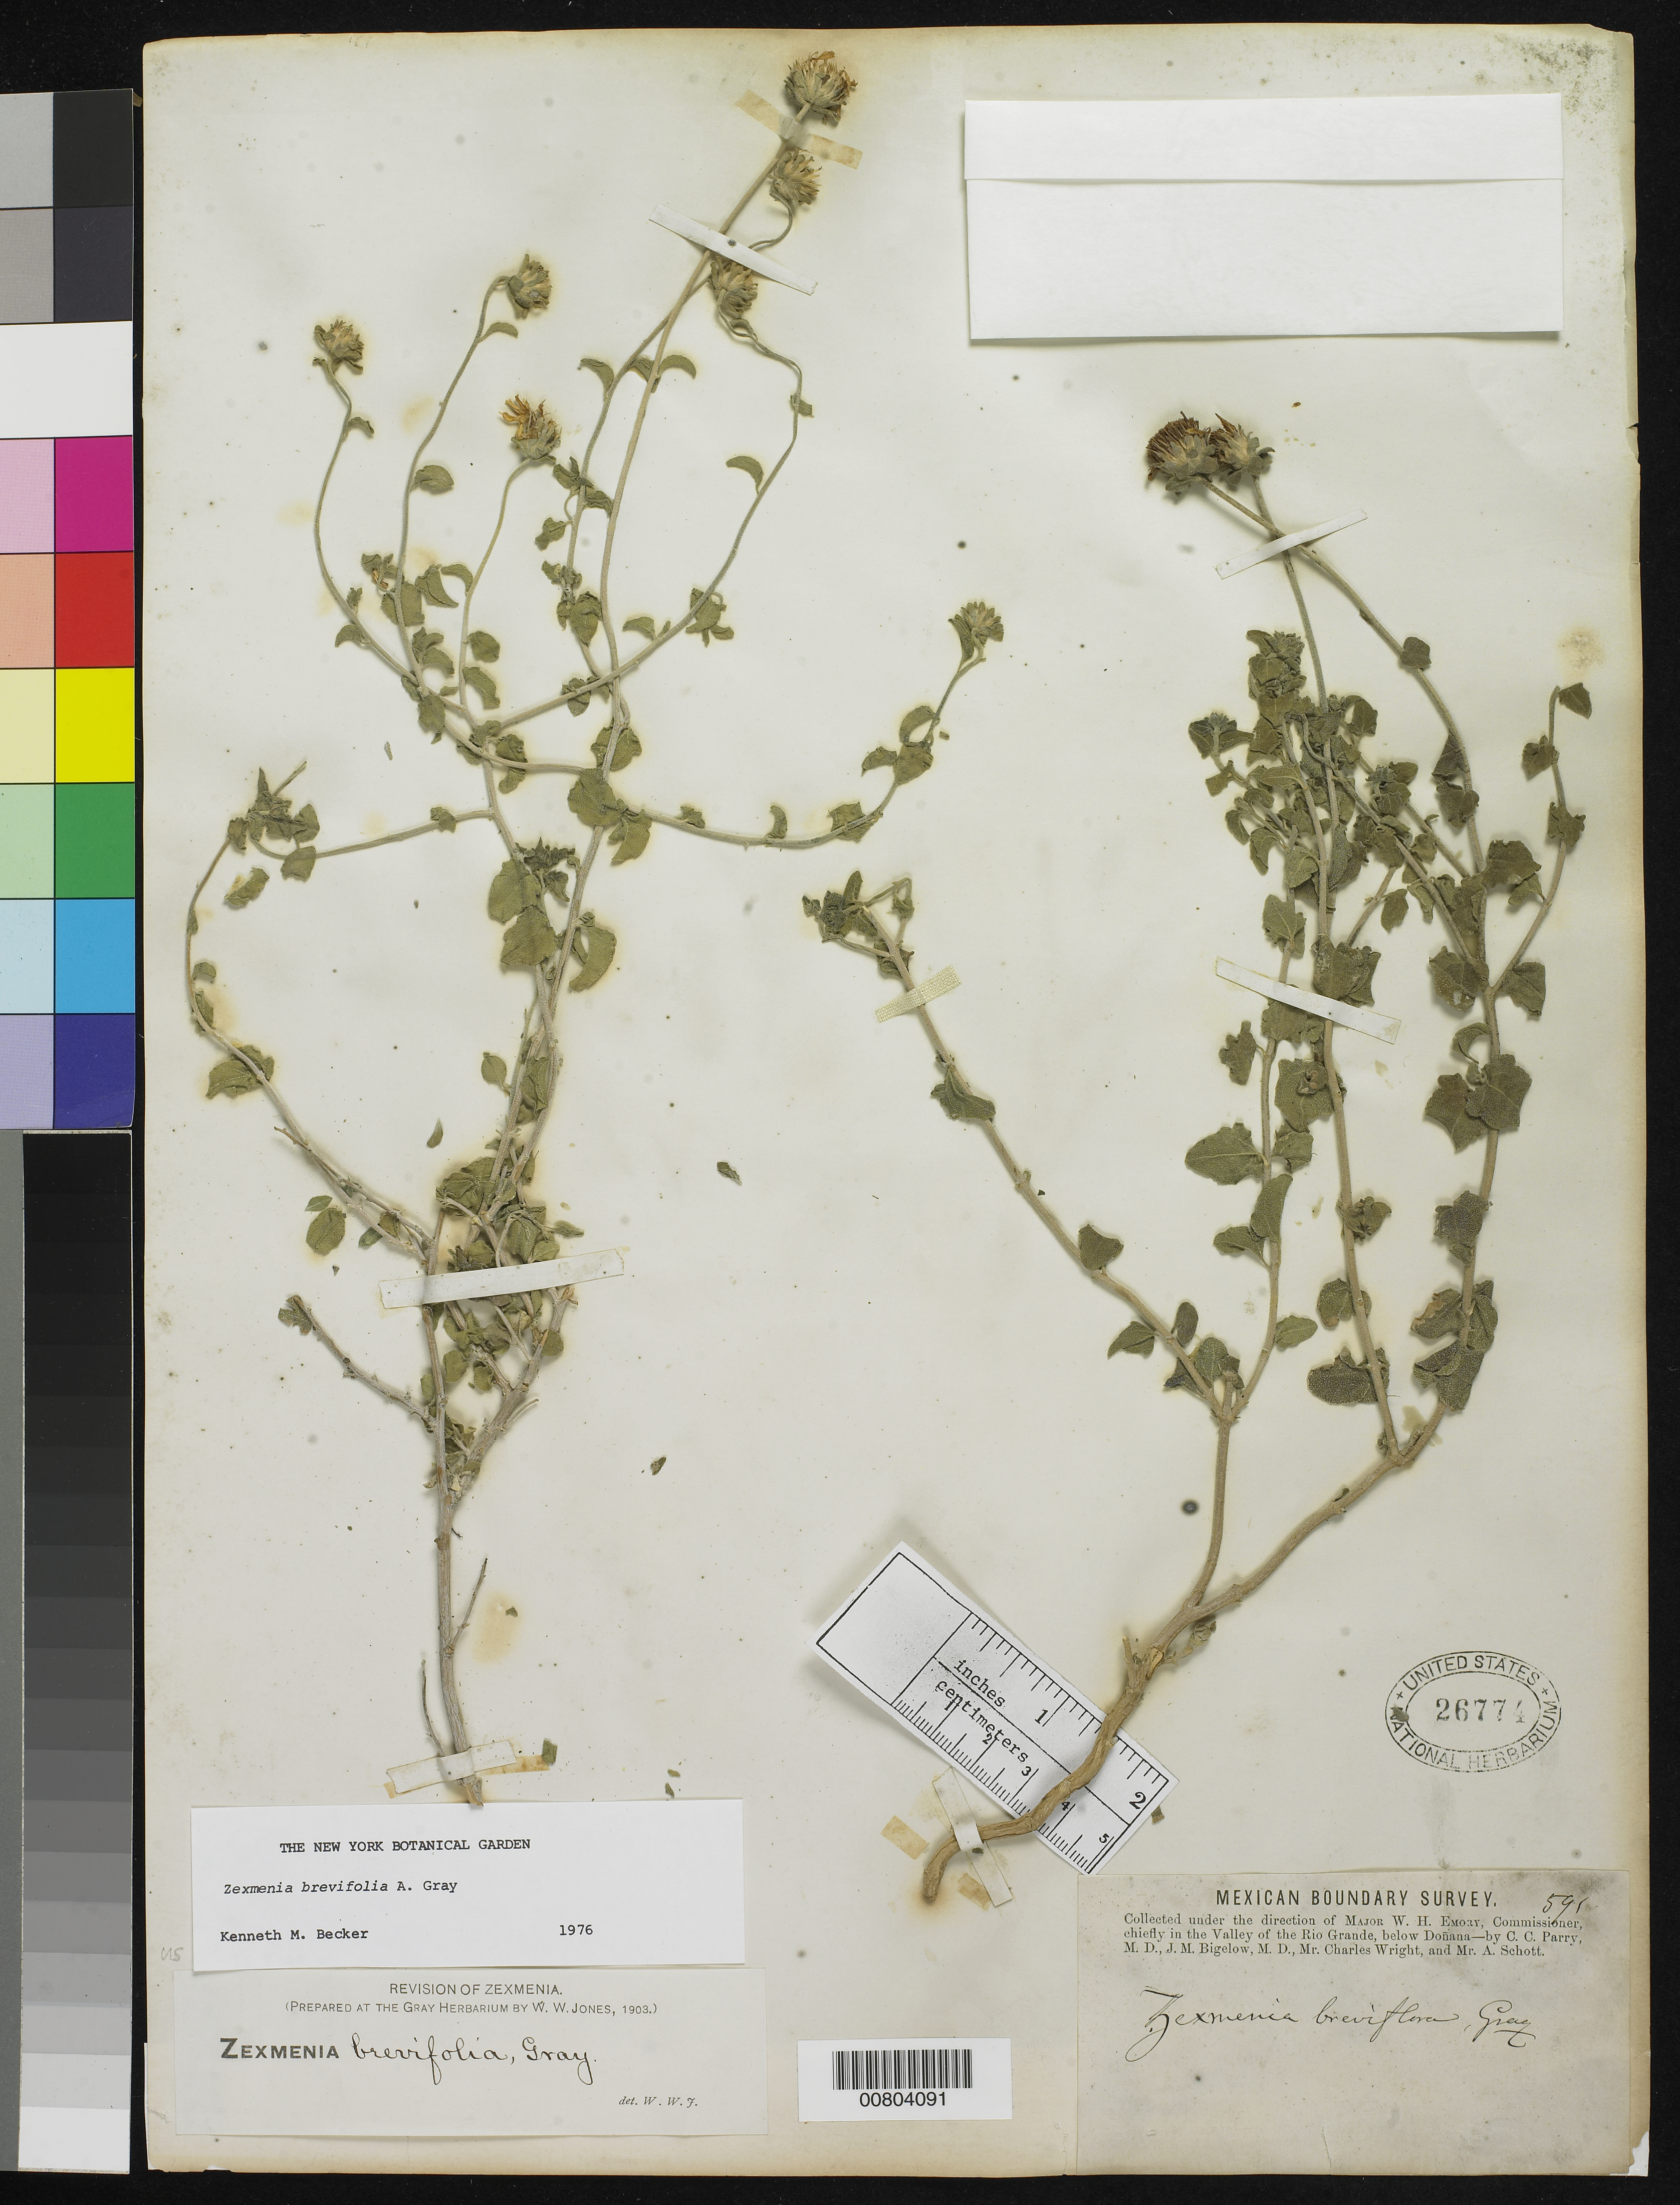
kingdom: Plantae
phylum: Tracheophyta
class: Magnoliopsida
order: Asterales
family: Asteraceae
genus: Zexmenia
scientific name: Zexmenia brevifolia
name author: A. Gray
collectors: C. C. Parry, J. M. Bigelow, C. Wright & A. C. V. Schott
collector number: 591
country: United States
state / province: New Mexico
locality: Valley of the Rio Grande, below Doñana, New Mexico.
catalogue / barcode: US 26774